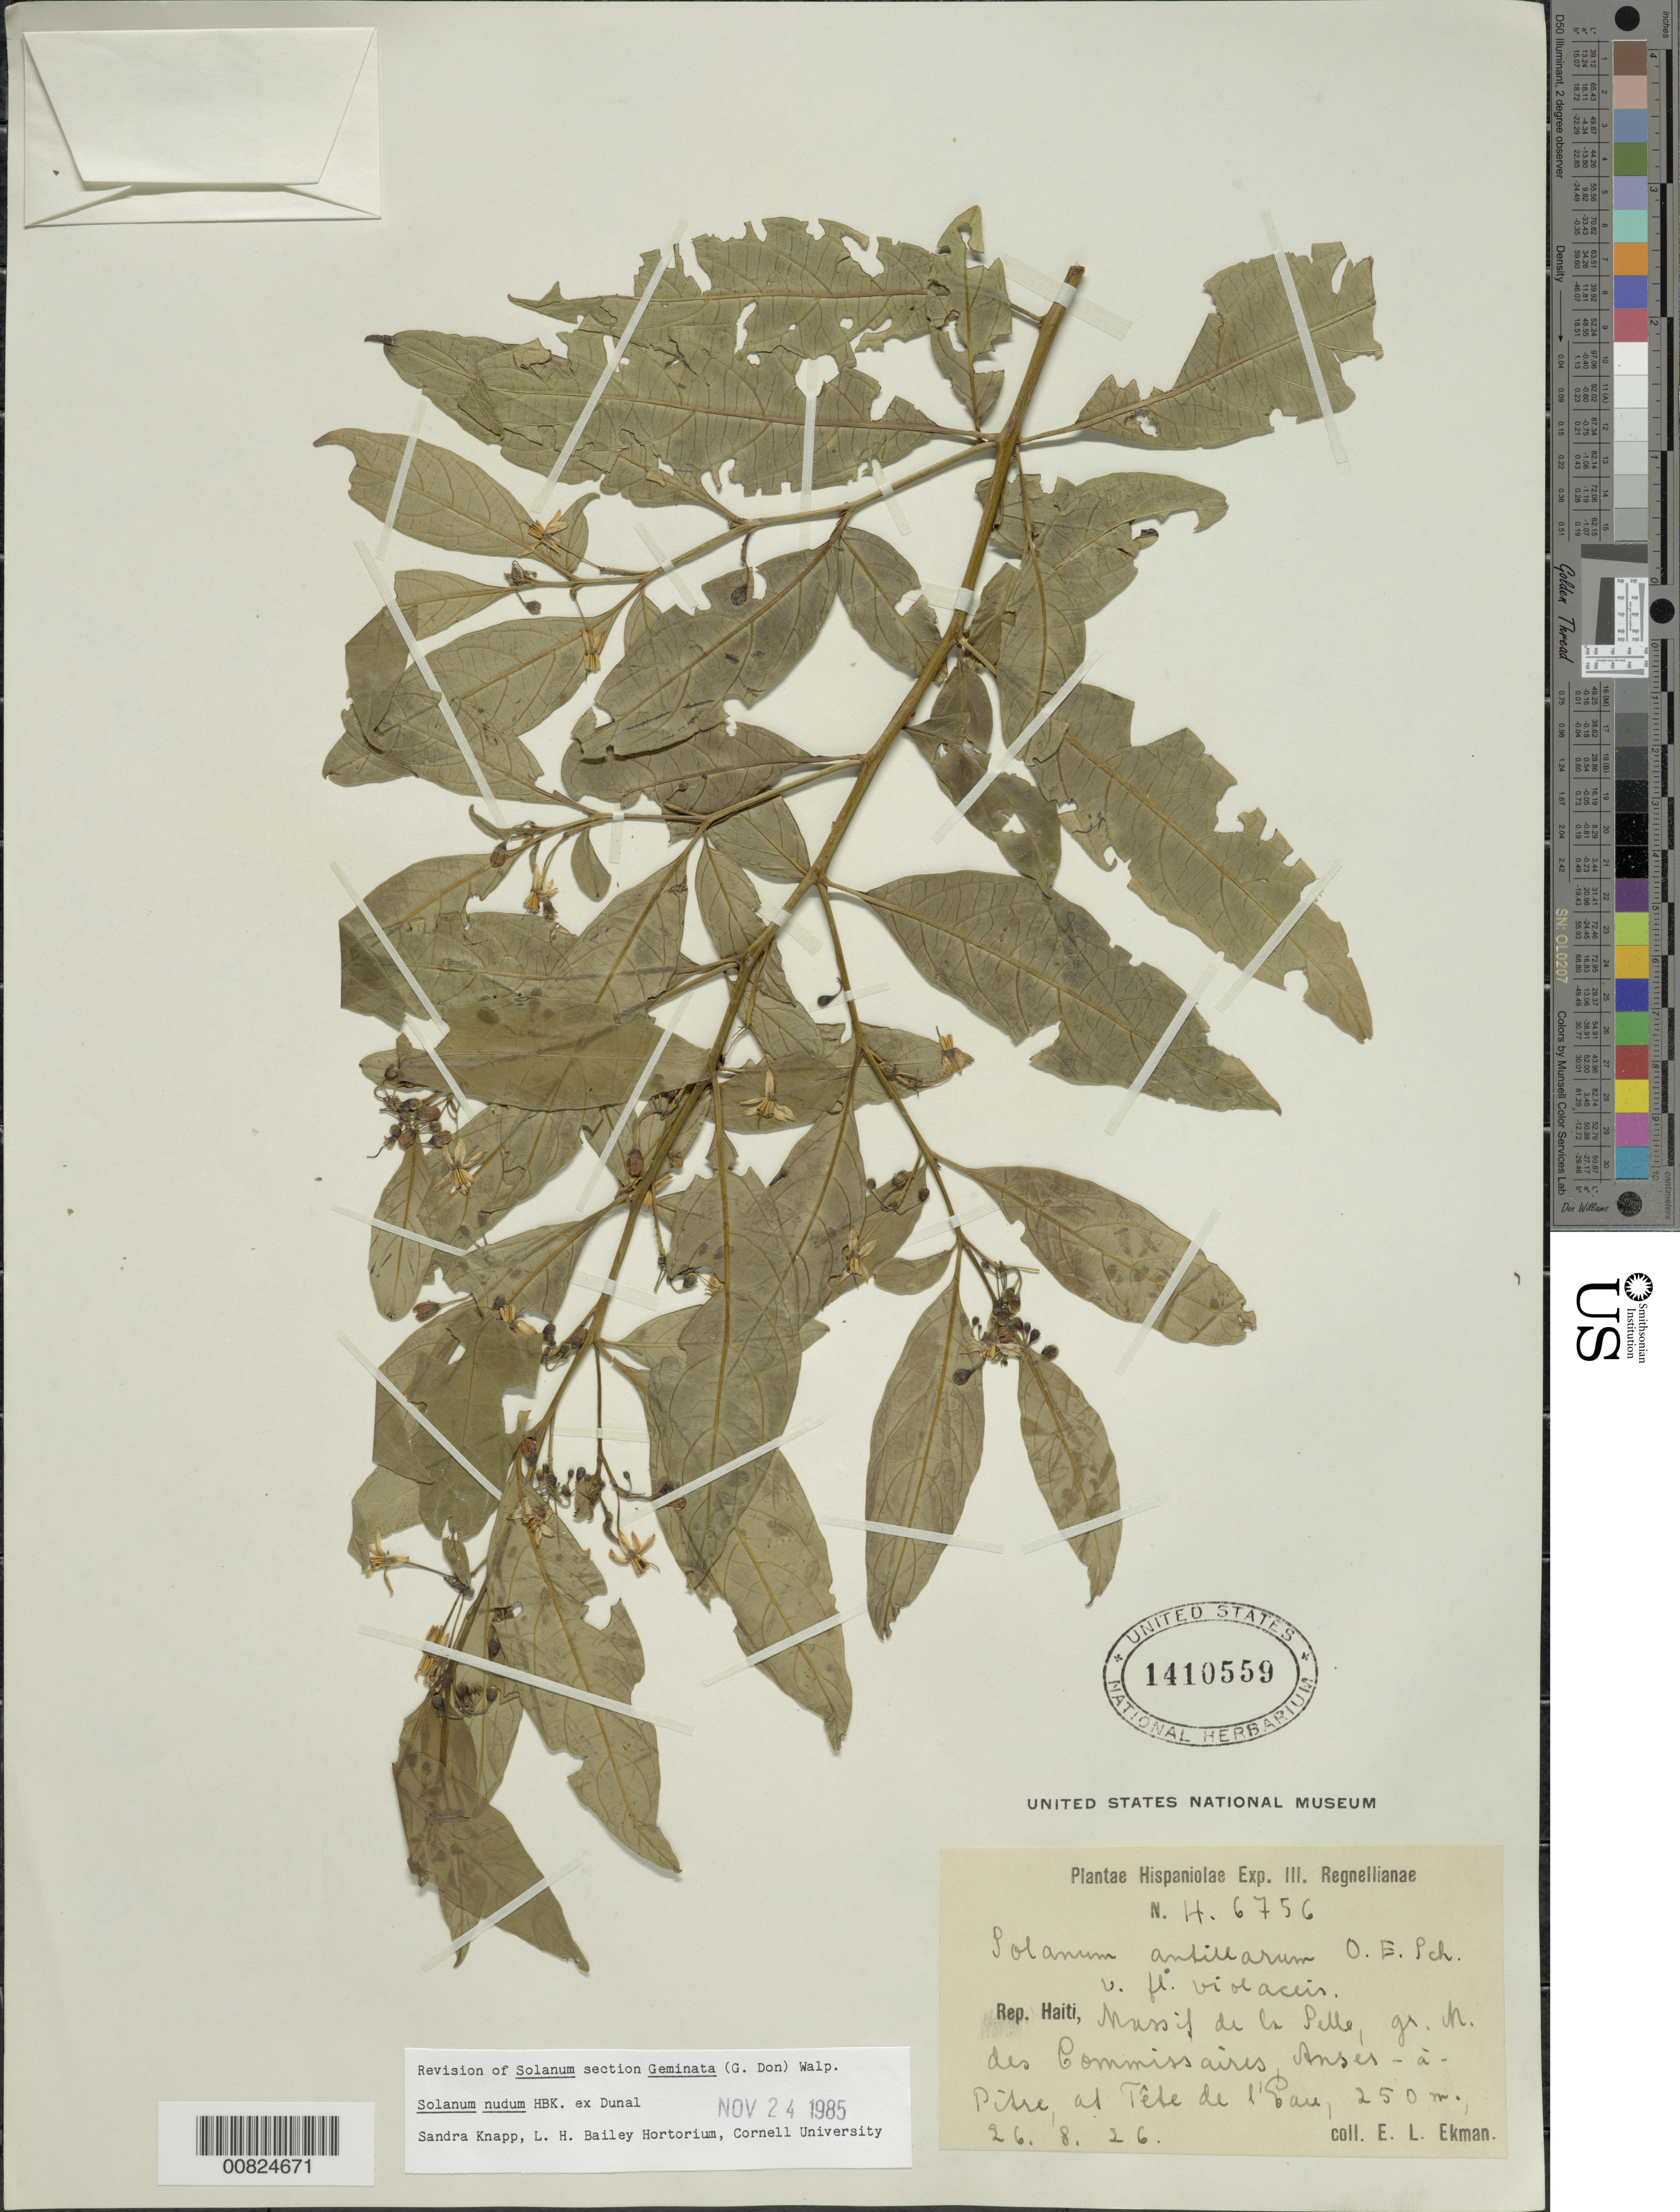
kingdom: Plantae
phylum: Tracheophyta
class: Magnoliopsida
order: Solanales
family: Solanaceae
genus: Solanum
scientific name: Solanum nudum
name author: Dunal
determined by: Knapp, S. D.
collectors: E. L. Ekman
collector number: H 6754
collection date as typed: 26 Aug 1926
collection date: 1926-08-26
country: Haiti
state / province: Ouest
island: Hispaniola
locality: Massif de la Selle, Grose Morne des Commissaires, Anser-à-Pitre, at Tête de l'Cau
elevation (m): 250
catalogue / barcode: US 1410559